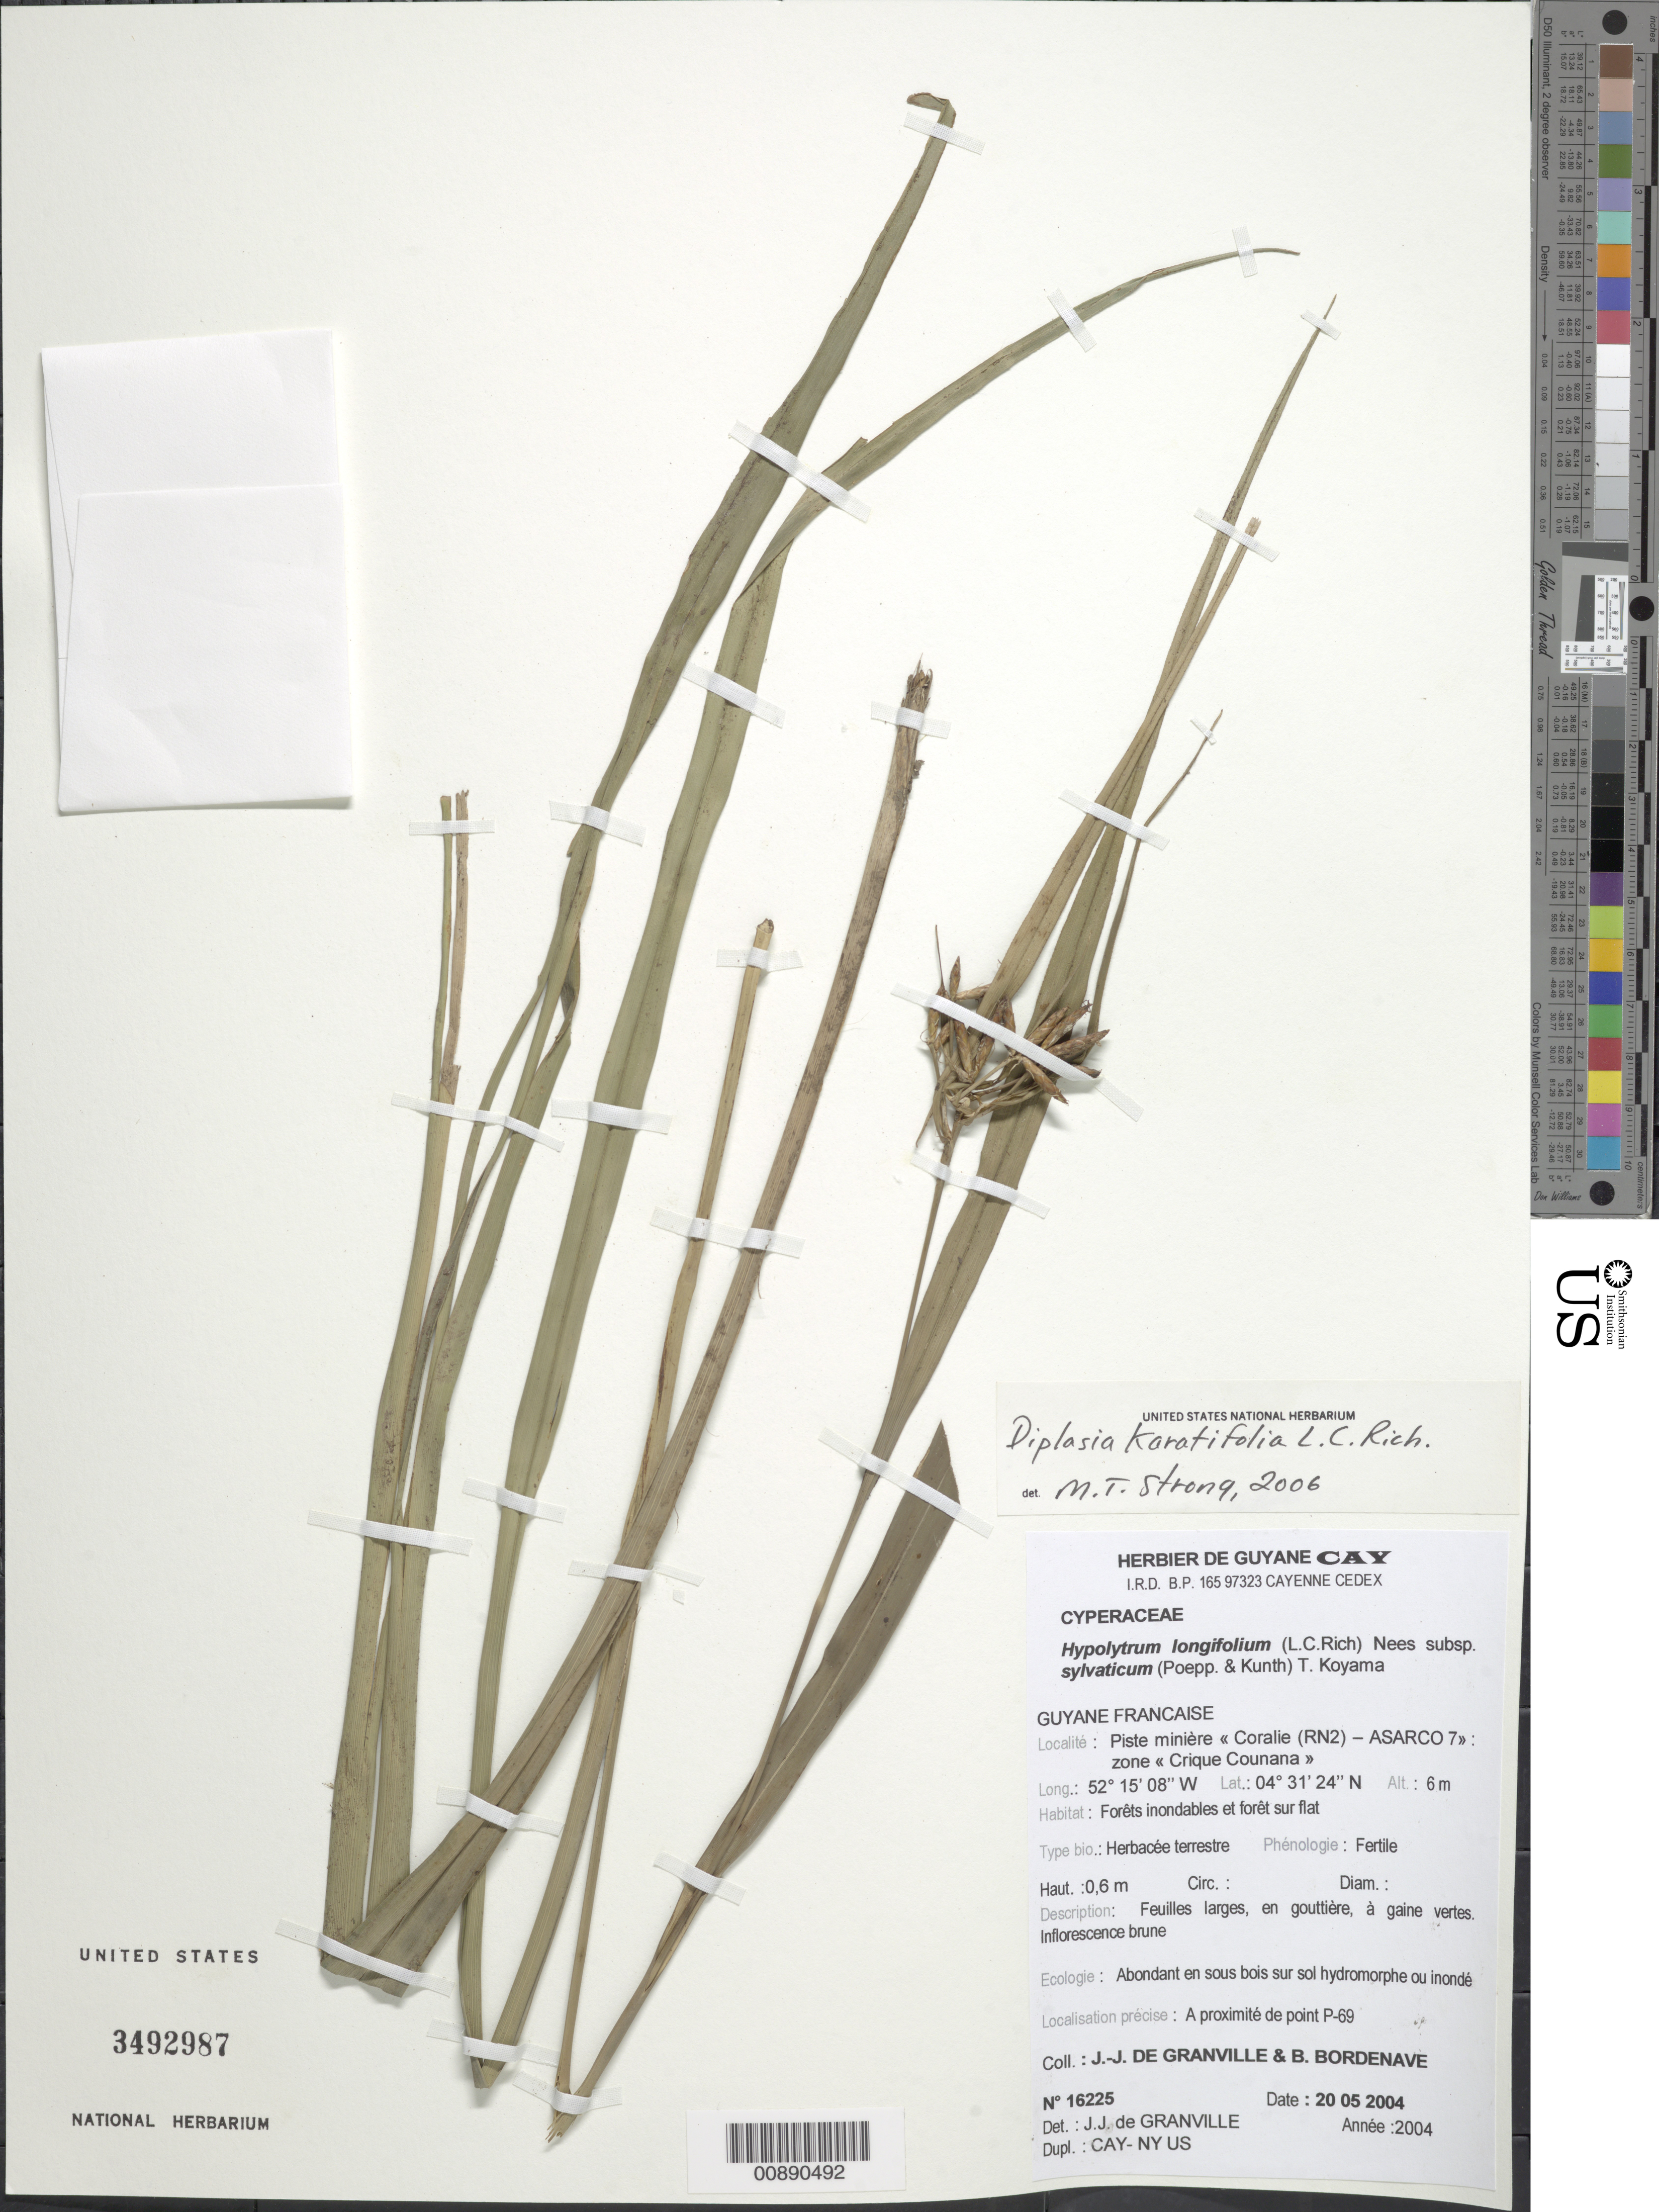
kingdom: Plantae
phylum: Tracheophyta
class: Liliopsida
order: Poales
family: Cyperaceae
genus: Diplasia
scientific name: Diplasia karatifolia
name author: Rich.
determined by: Strong, M. T., (US), Smithsonian Institution - National Museum of Natural History (UNITED STATES)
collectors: J.-J. de Granville & B. Bordenave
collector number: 16225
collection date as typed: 20-May-04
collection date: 2004-05-20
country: French Guiana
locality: Coralie (RN2)-ASARCO 6, zone Crique Counana, P-69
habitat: Forêts inondables et forêts de flat; sous bois sur sol hydromorphe ou inondé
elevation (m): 6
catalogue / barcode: US 3492987